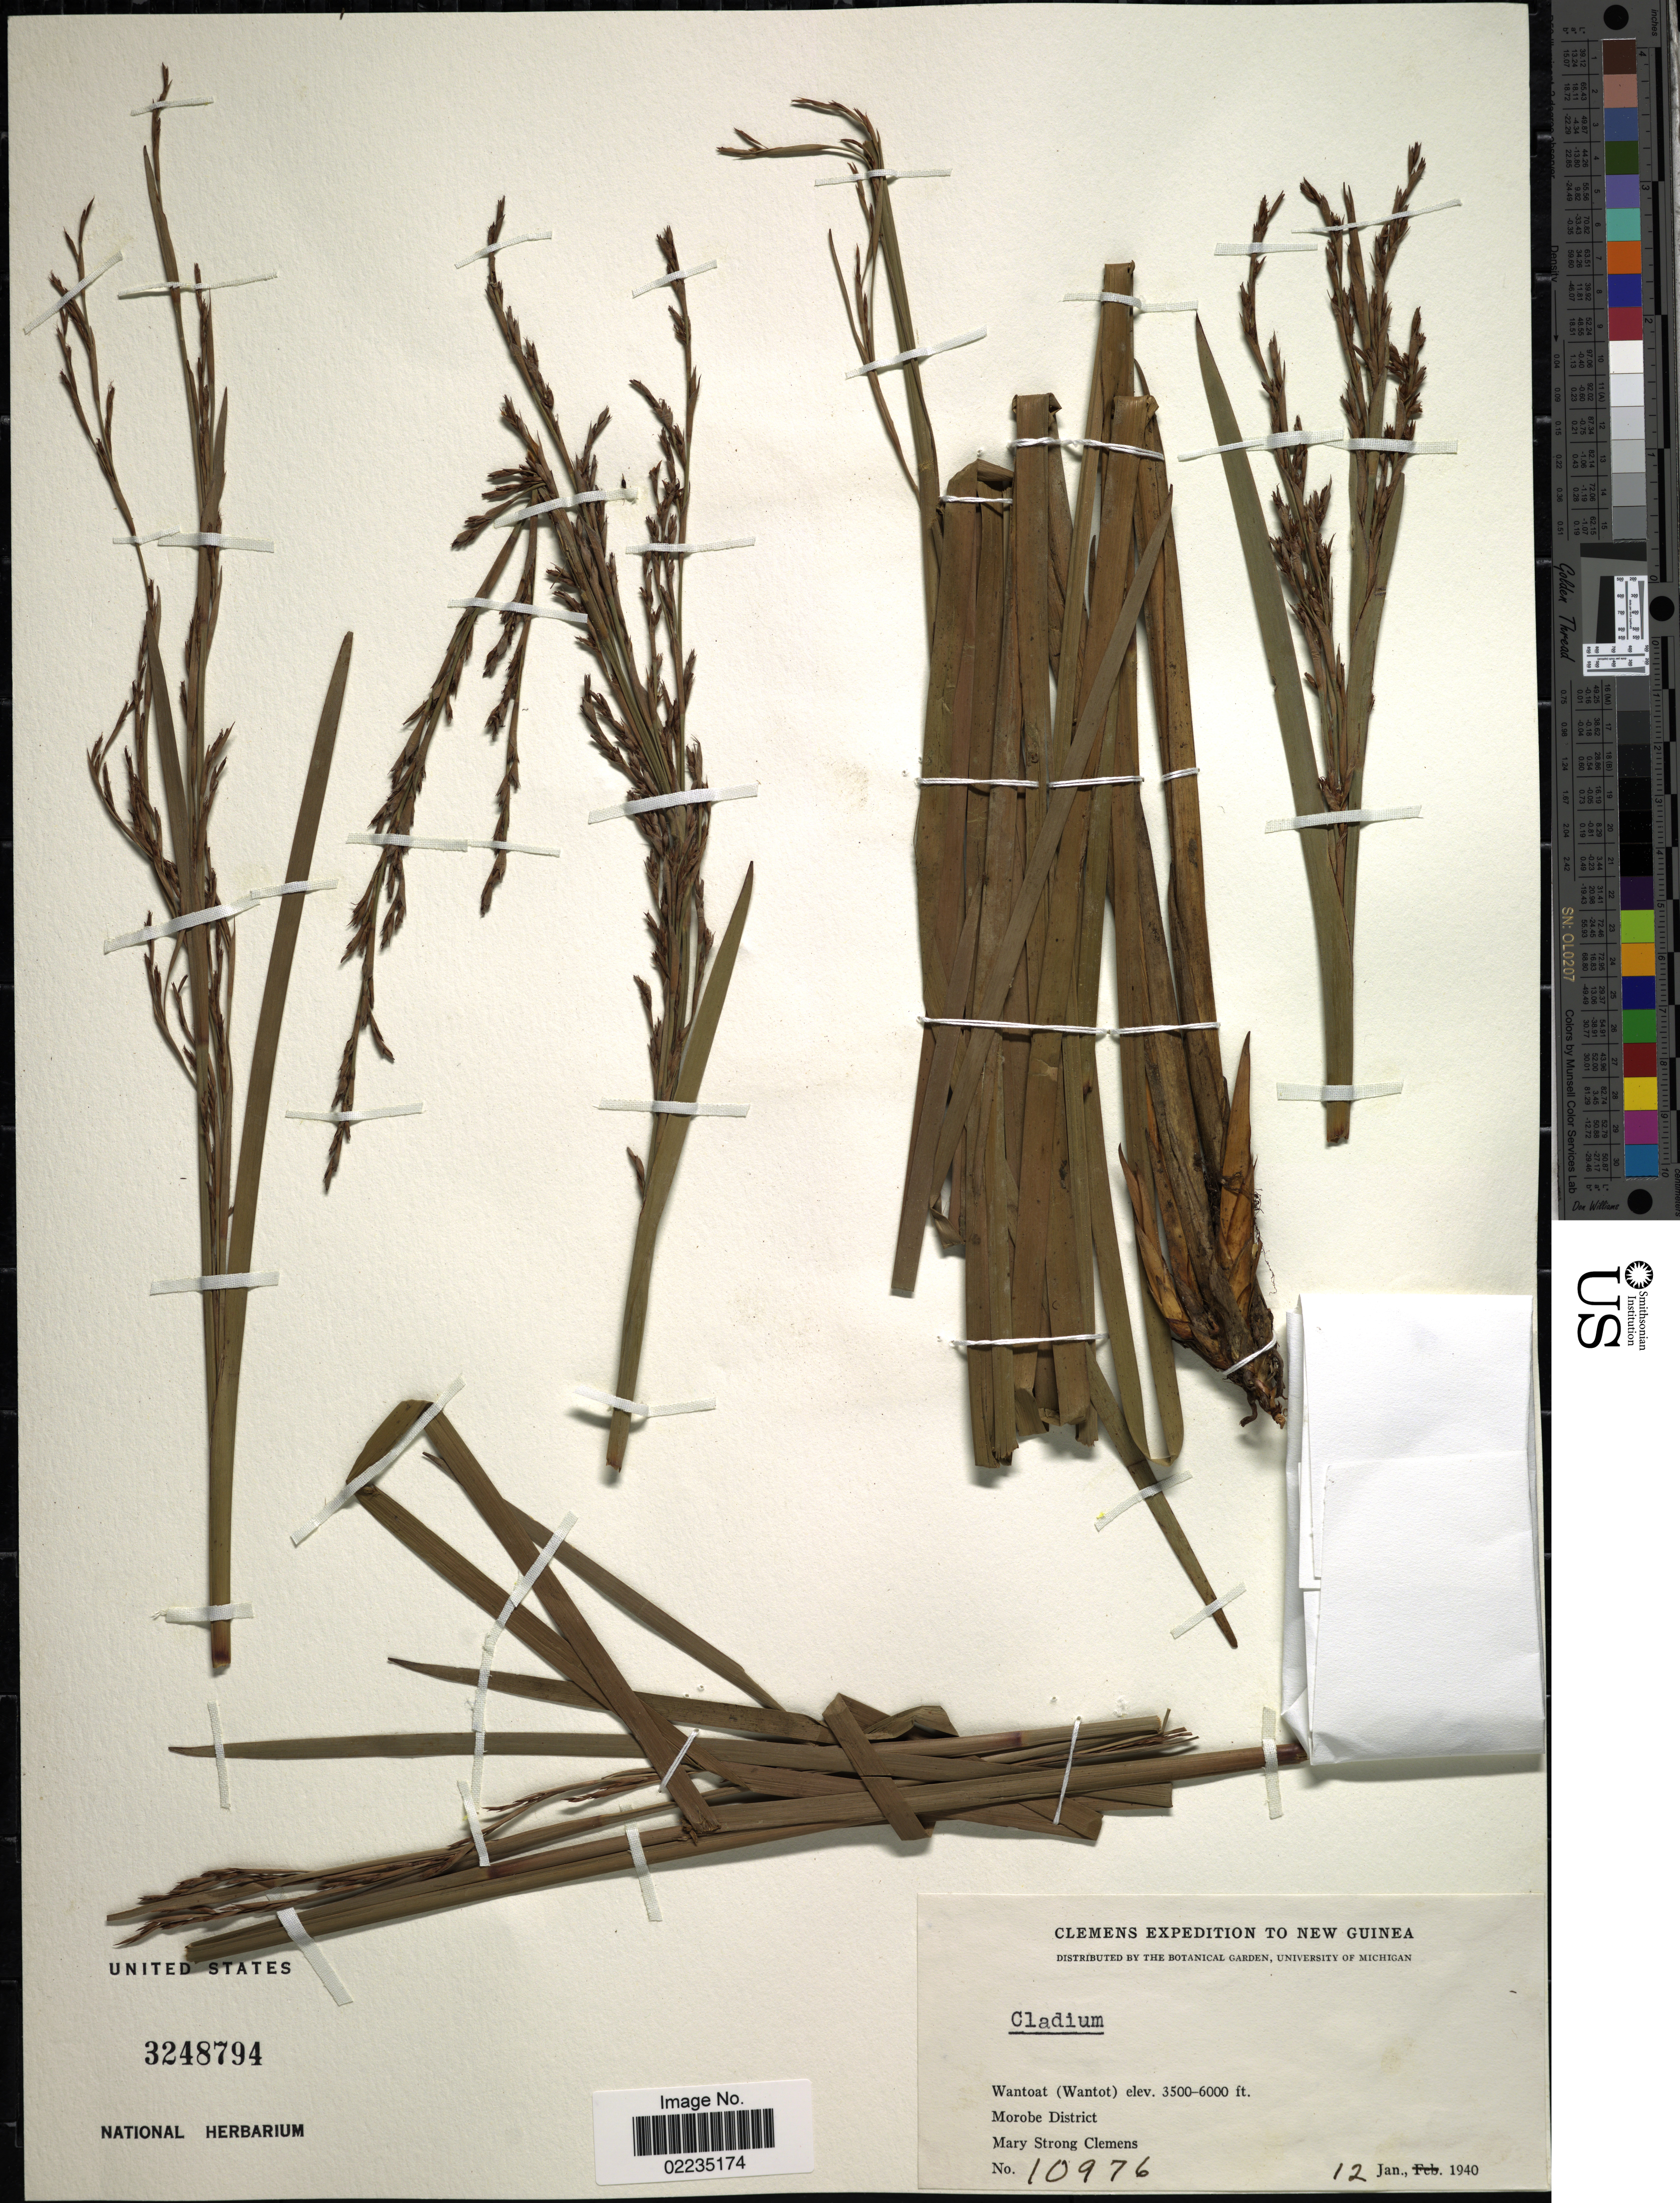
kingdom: Plantae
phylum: Tracheophyta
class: Liliopsida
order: Poales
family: Cyperaceae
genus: Machaerina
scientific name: Machaerina sp.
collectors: M. S. Clemens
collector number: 10976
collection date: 1940-01-12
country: Papua New Guinea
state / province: Morobe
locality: Wantoat (Wantot), Morobe District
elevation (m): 1067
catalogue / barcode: US 3248794